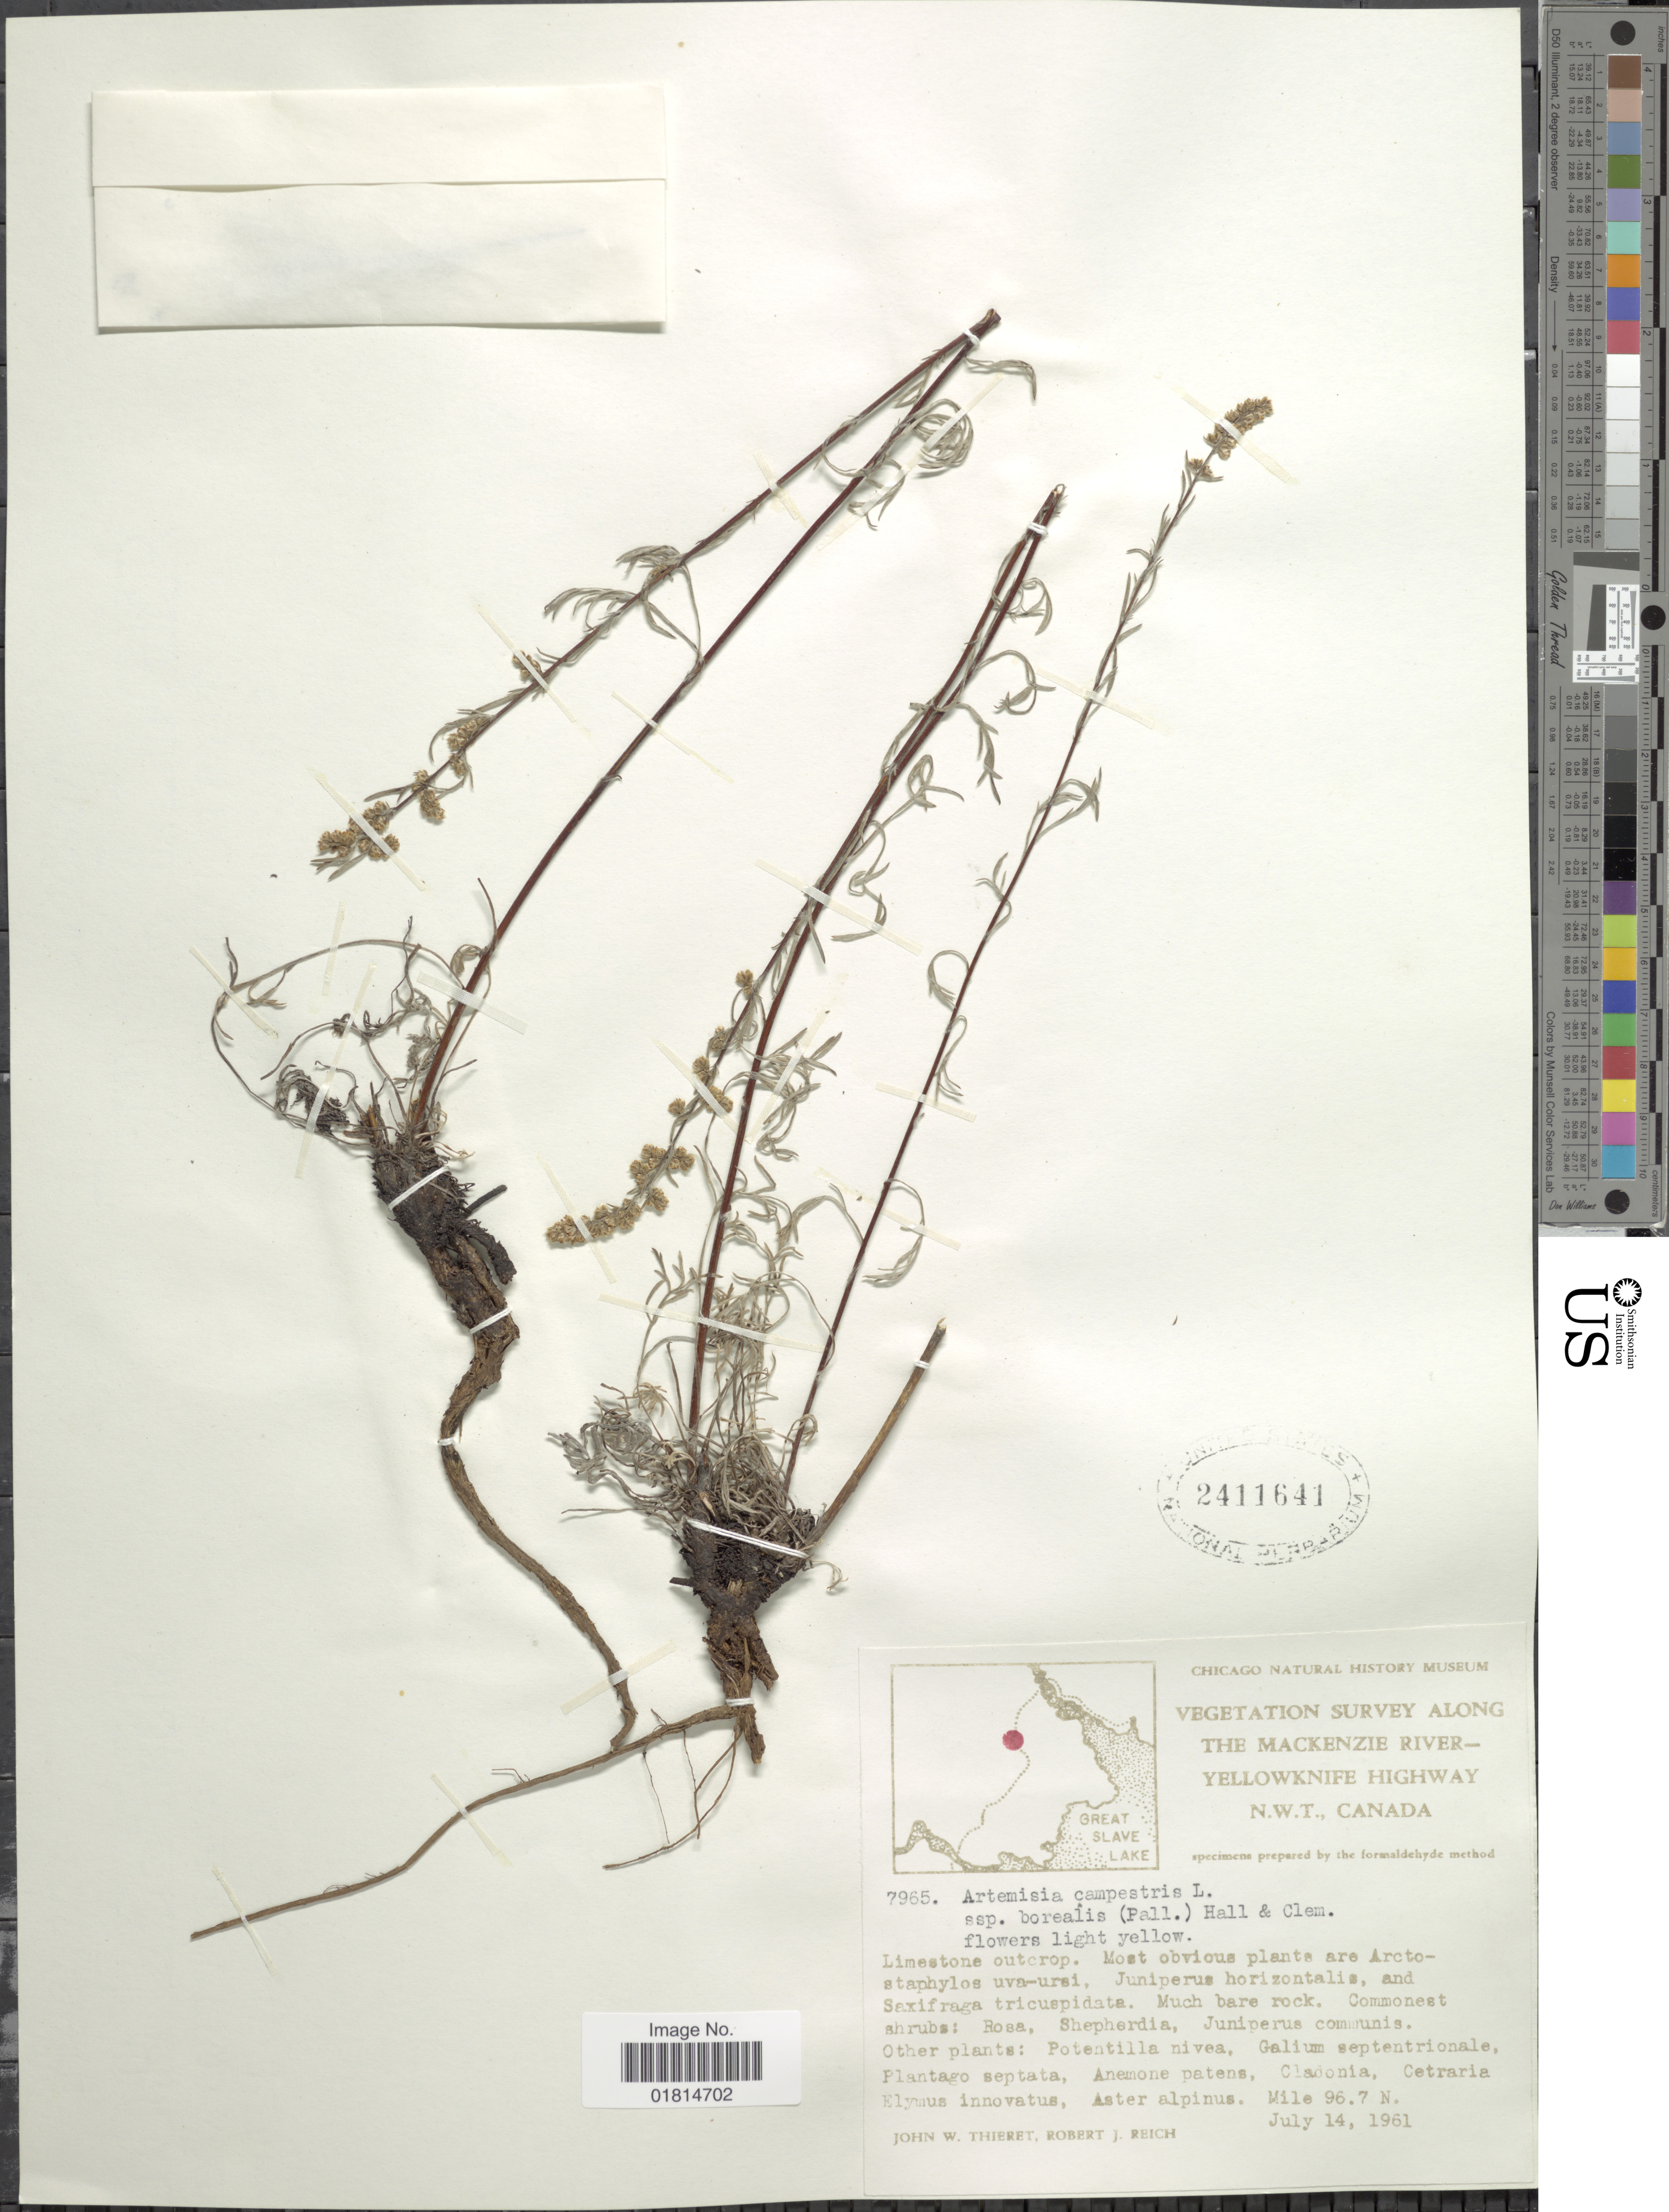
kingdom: Plantae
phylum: Tracheophyta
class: Magnoliopsida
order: Asterales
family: Asteraceae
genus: Artemisia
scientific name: Artemisia campestris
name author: L.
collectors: J. W. Thieret & R. Reich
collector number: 7965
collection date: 1961-07-14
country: Canada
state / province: Northwest Territories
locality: Vegetation survey along the Mackenzie River-Yellowknife Highway N.W.T., Canada. Mile 96.7 N.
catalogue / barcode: US 2411641